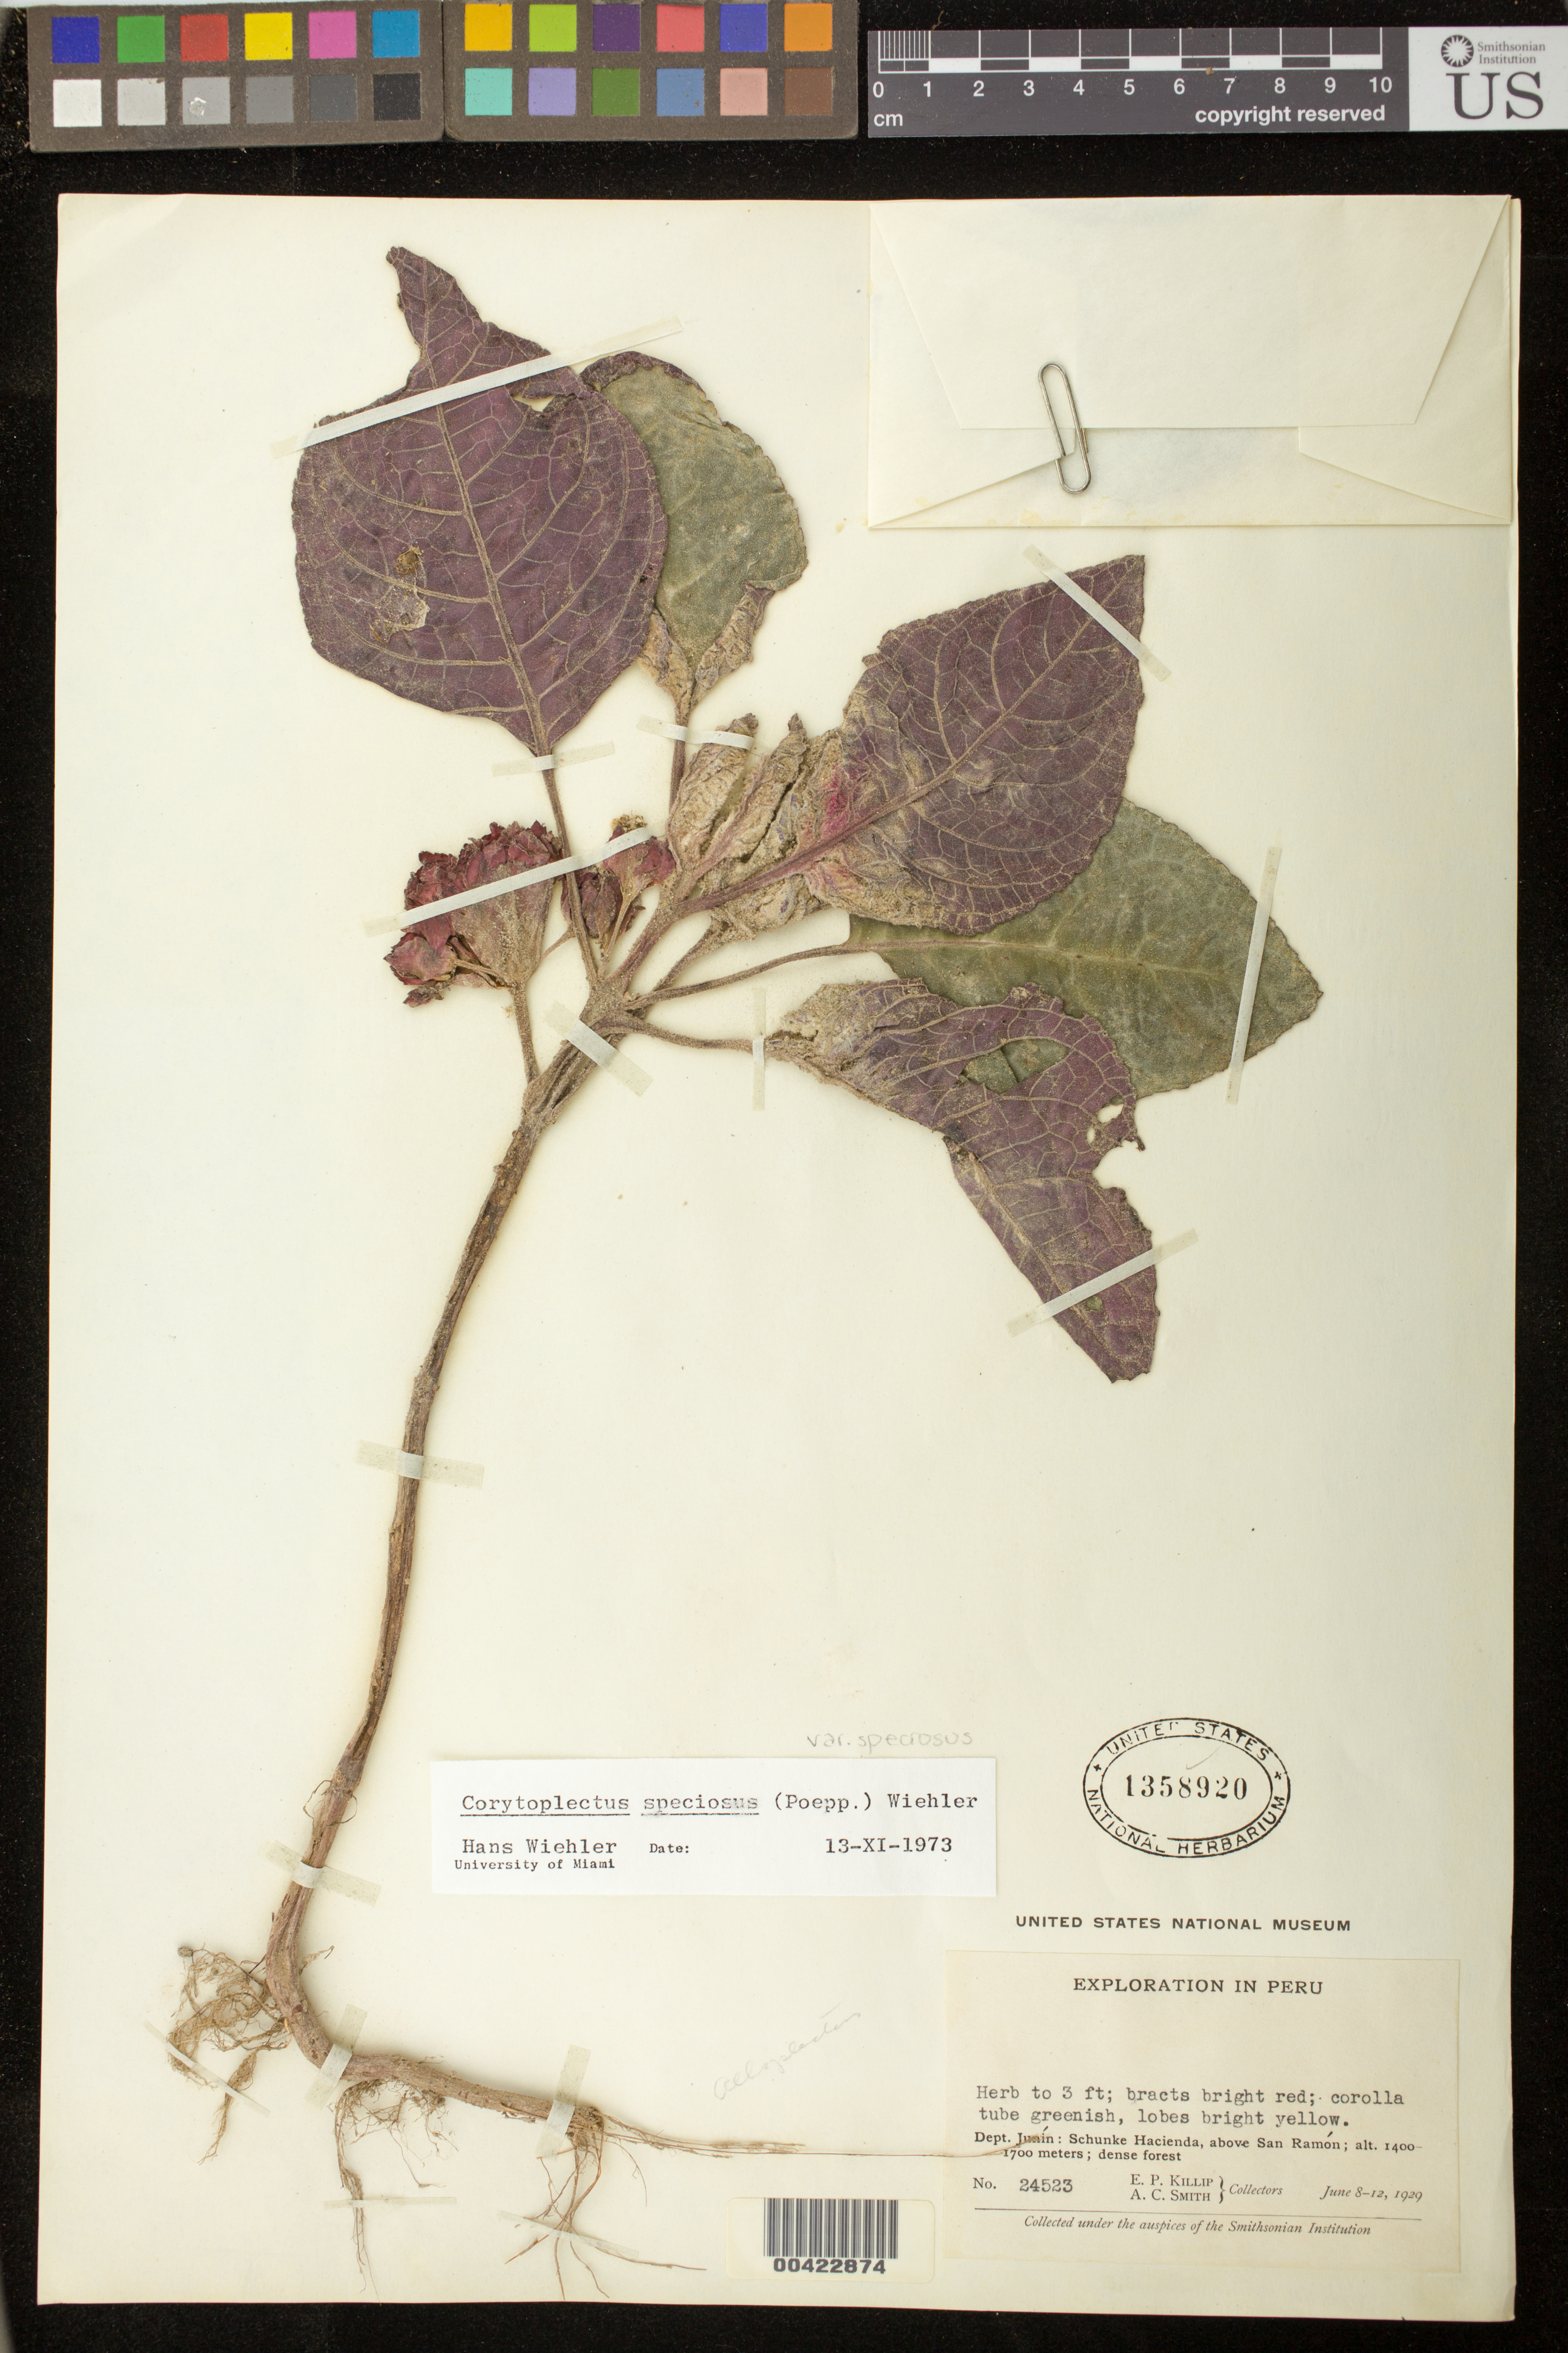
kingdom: Plantae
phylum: Tracheophyta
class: Magnoliopsida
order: Lamiales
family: Gesneriaceae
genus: Corytoplectus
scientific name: Corytoplectus speciosus var. orbicularis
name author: Rodr.-Flores & L.E. Skog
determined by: Skog, Laurence E.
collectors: E. P. Killip & A. C. Smith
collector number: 24523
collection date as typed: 8-12 Jun 1929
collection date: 1929-06-08/1929-06-12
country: Peru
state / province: Junín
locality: Schunke Hacienda, above San Ramón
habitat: Dense forest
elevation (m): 1400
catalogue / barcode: US 1358920